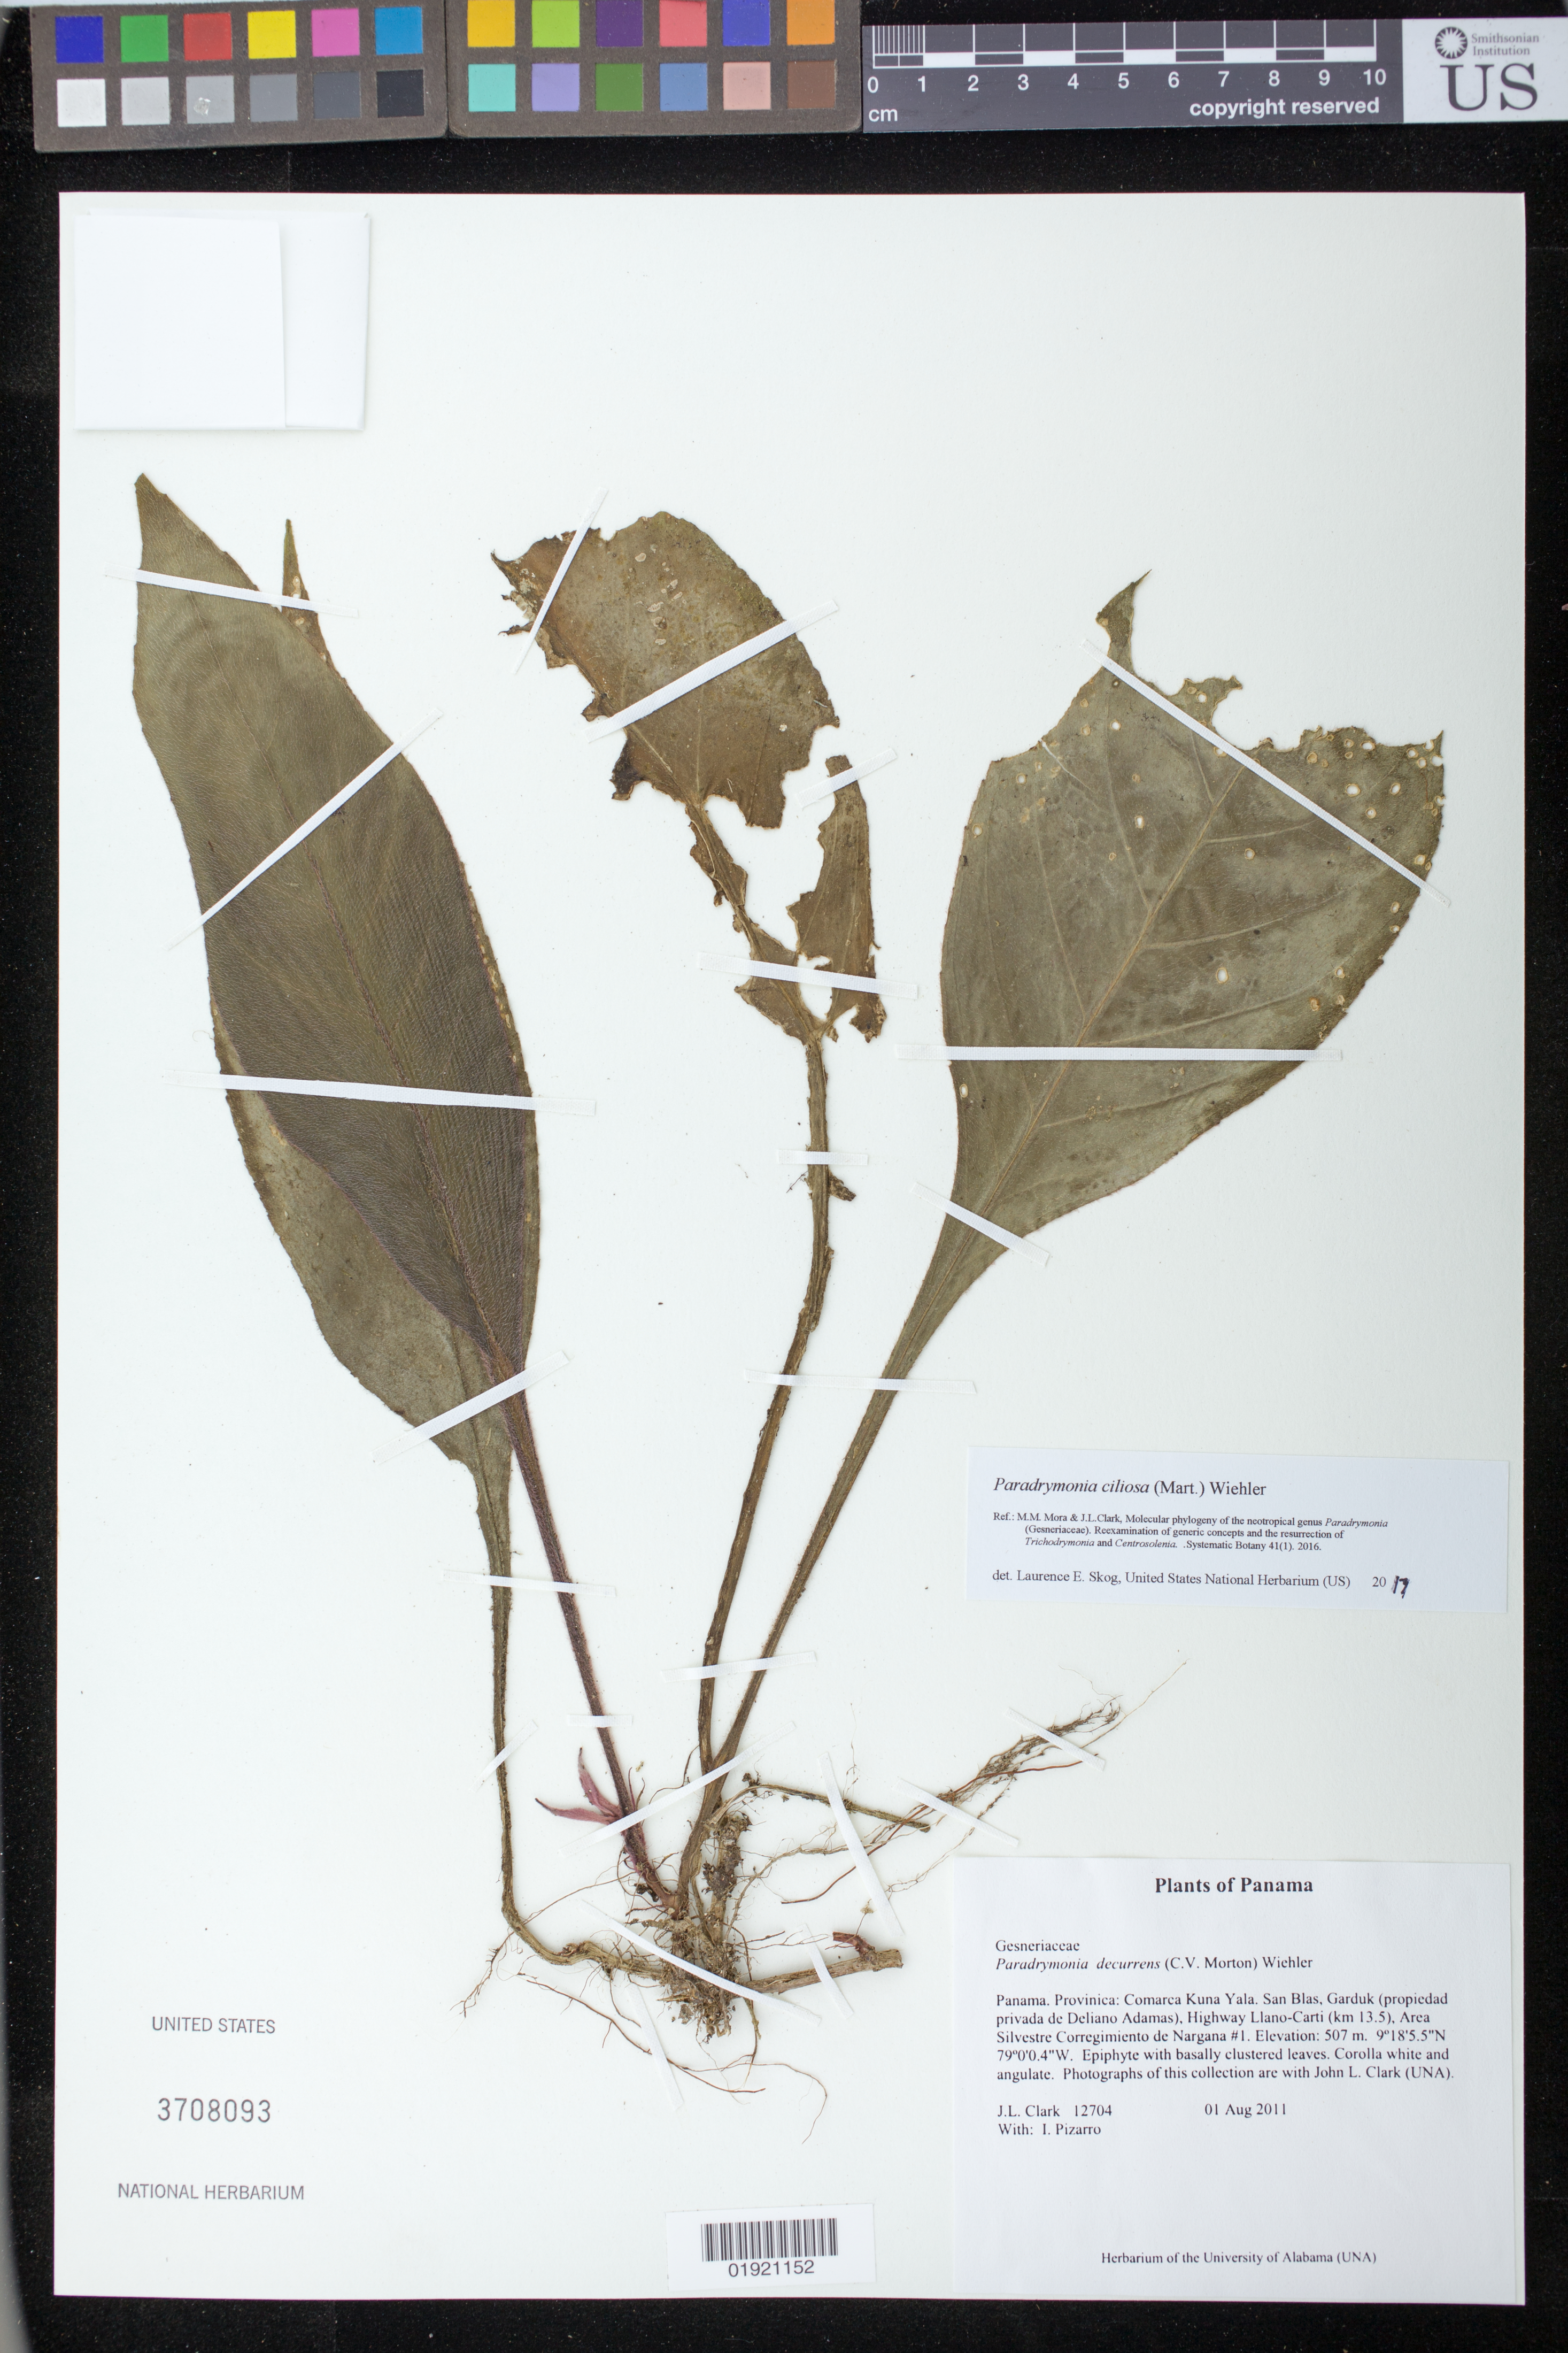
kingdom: Plantae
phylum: Tracheophyta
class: Magnoliopsida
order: Lamiales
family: Gesneriaceae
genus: Paradrymonia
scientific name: Paradrymonia ciliosa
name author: (Mart.) Wiehler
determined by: Skog, Laurence E.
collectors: J. L. Clark & I. Pizarro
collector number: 12704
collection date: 2011-08-01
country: Panama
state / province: Kuna Yala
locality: Provincia: Comarca Kuna Yala. San Blas, Garduk (propriedad privada de Deliano Adamas), Highway Llano-Carti (km 13.5). Area Silvestre Corregimiento de Nargana #1.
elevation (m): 507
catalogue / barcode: US 3708093